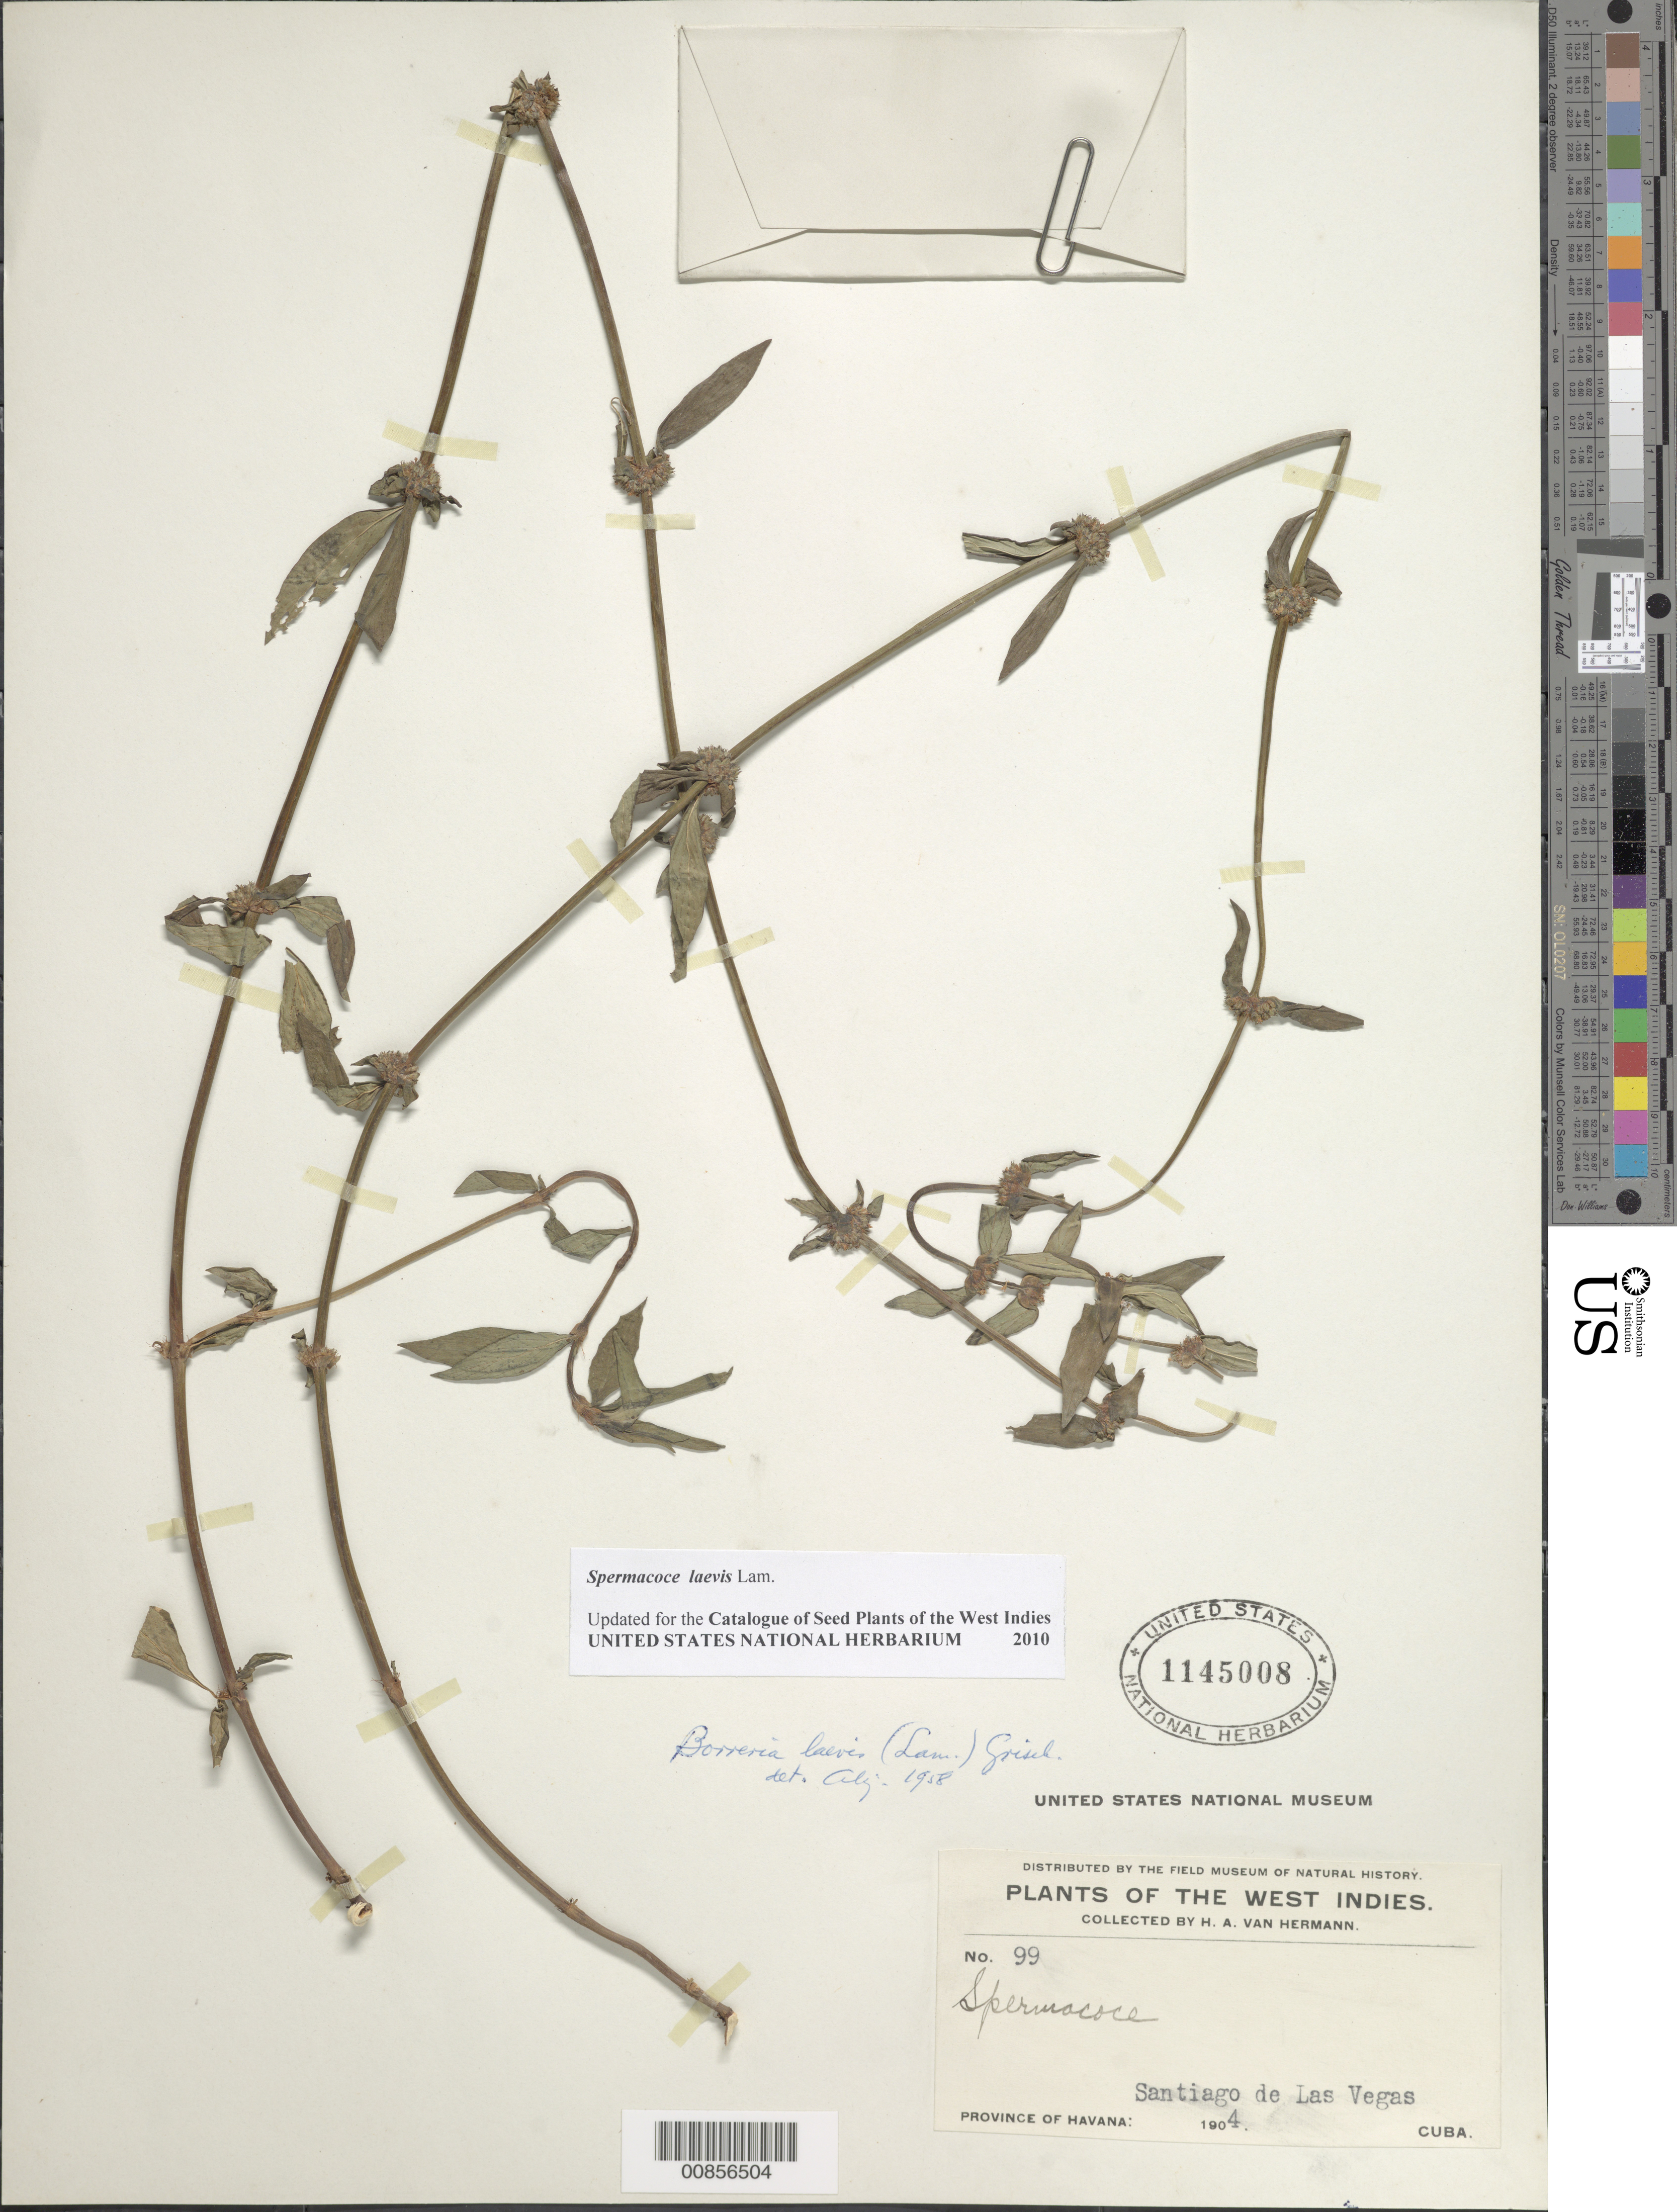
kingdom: Plantae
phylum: Tracheophyta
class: Magnoliopsida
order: Gentianales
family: Rubiaceae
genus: Spermacoce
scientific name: Spermacoce laevis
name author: Lam.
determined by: Liogier, Alain H.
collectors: H. A. Van Hermann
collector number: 99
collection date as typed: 1904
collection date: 1904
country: Cuba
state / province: La Habana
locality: Santiago de Los Vegas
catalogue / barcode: US 1145008